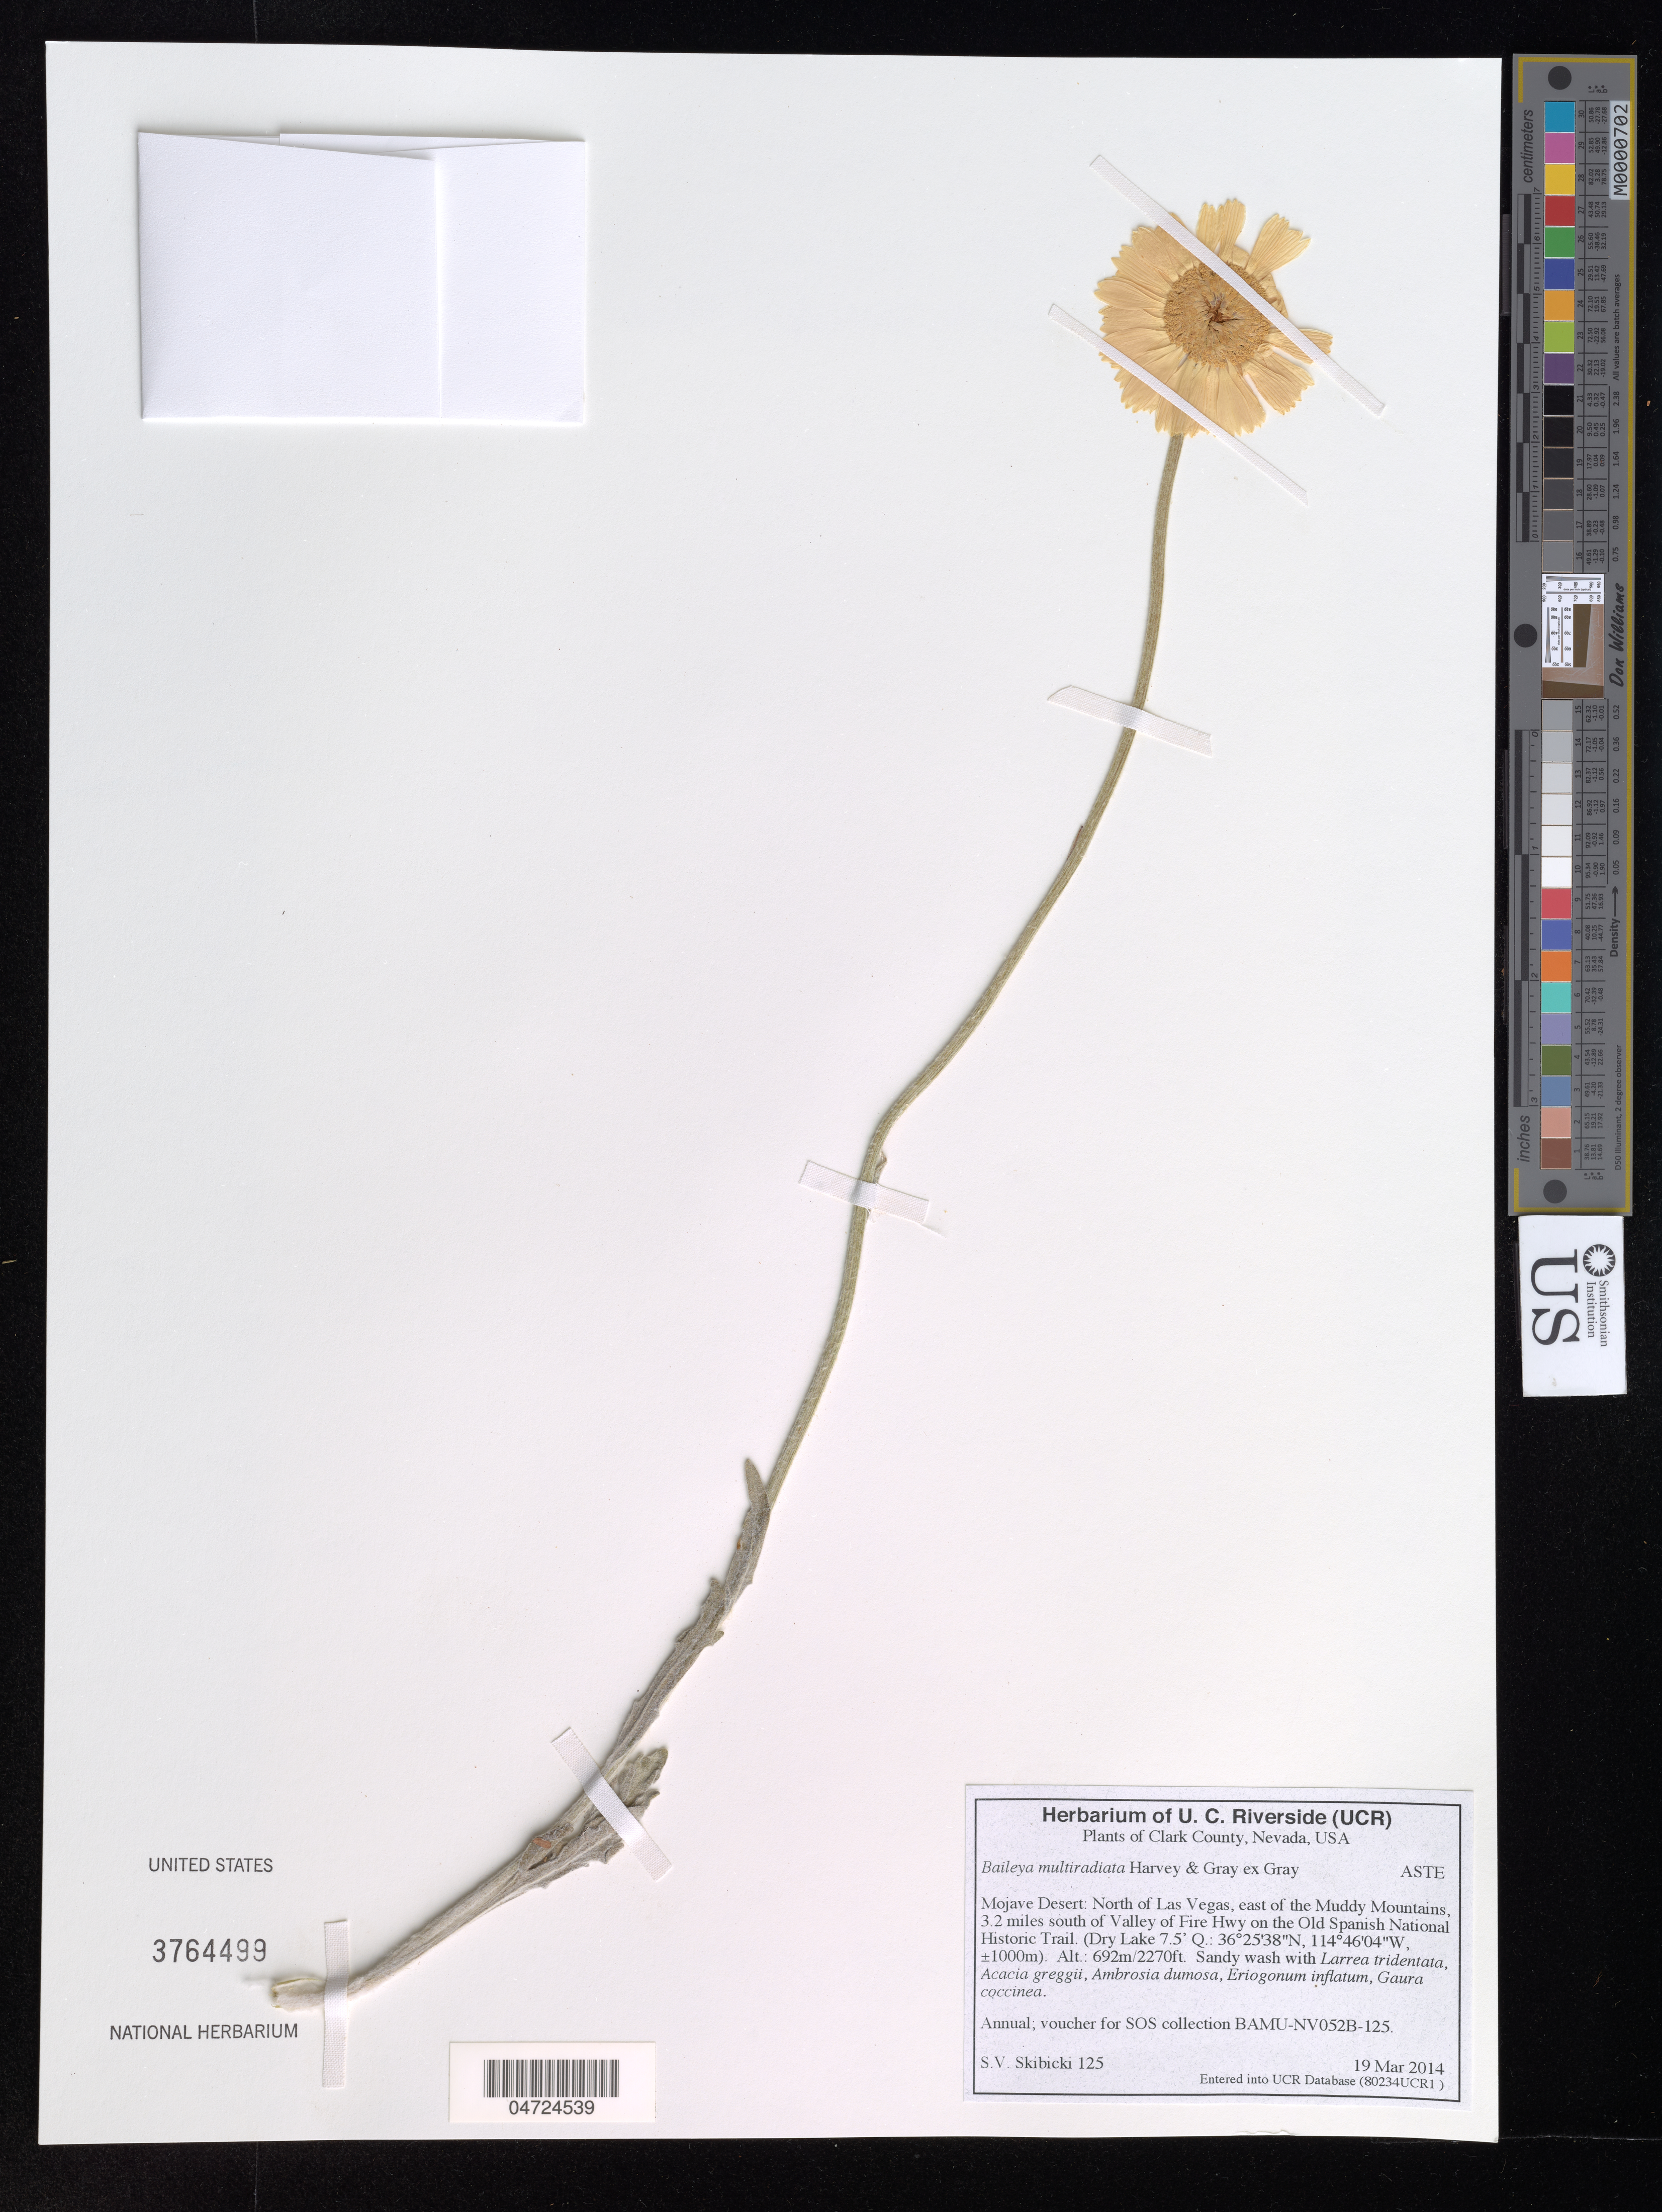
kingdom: Plantae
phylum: Tracheophyta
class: Magnoliopsida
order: Asterales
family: Asteraceae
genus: Baileya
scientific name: Baileya multiradiata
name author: Harv. & A. Gray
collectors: S. Skibicki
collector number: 125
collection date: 2014-03-19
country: United States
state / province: Nevada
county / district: Clark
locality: Clark County. Mojave Desert: North of Las Vegas, east of the Muddy Mountains, 3.2 miles south of Valley of Fire Hwy on the Old Spanish National Historic Trail. (Dry Lake 7.5' Q.).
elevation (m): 692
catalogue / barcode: US 3764499